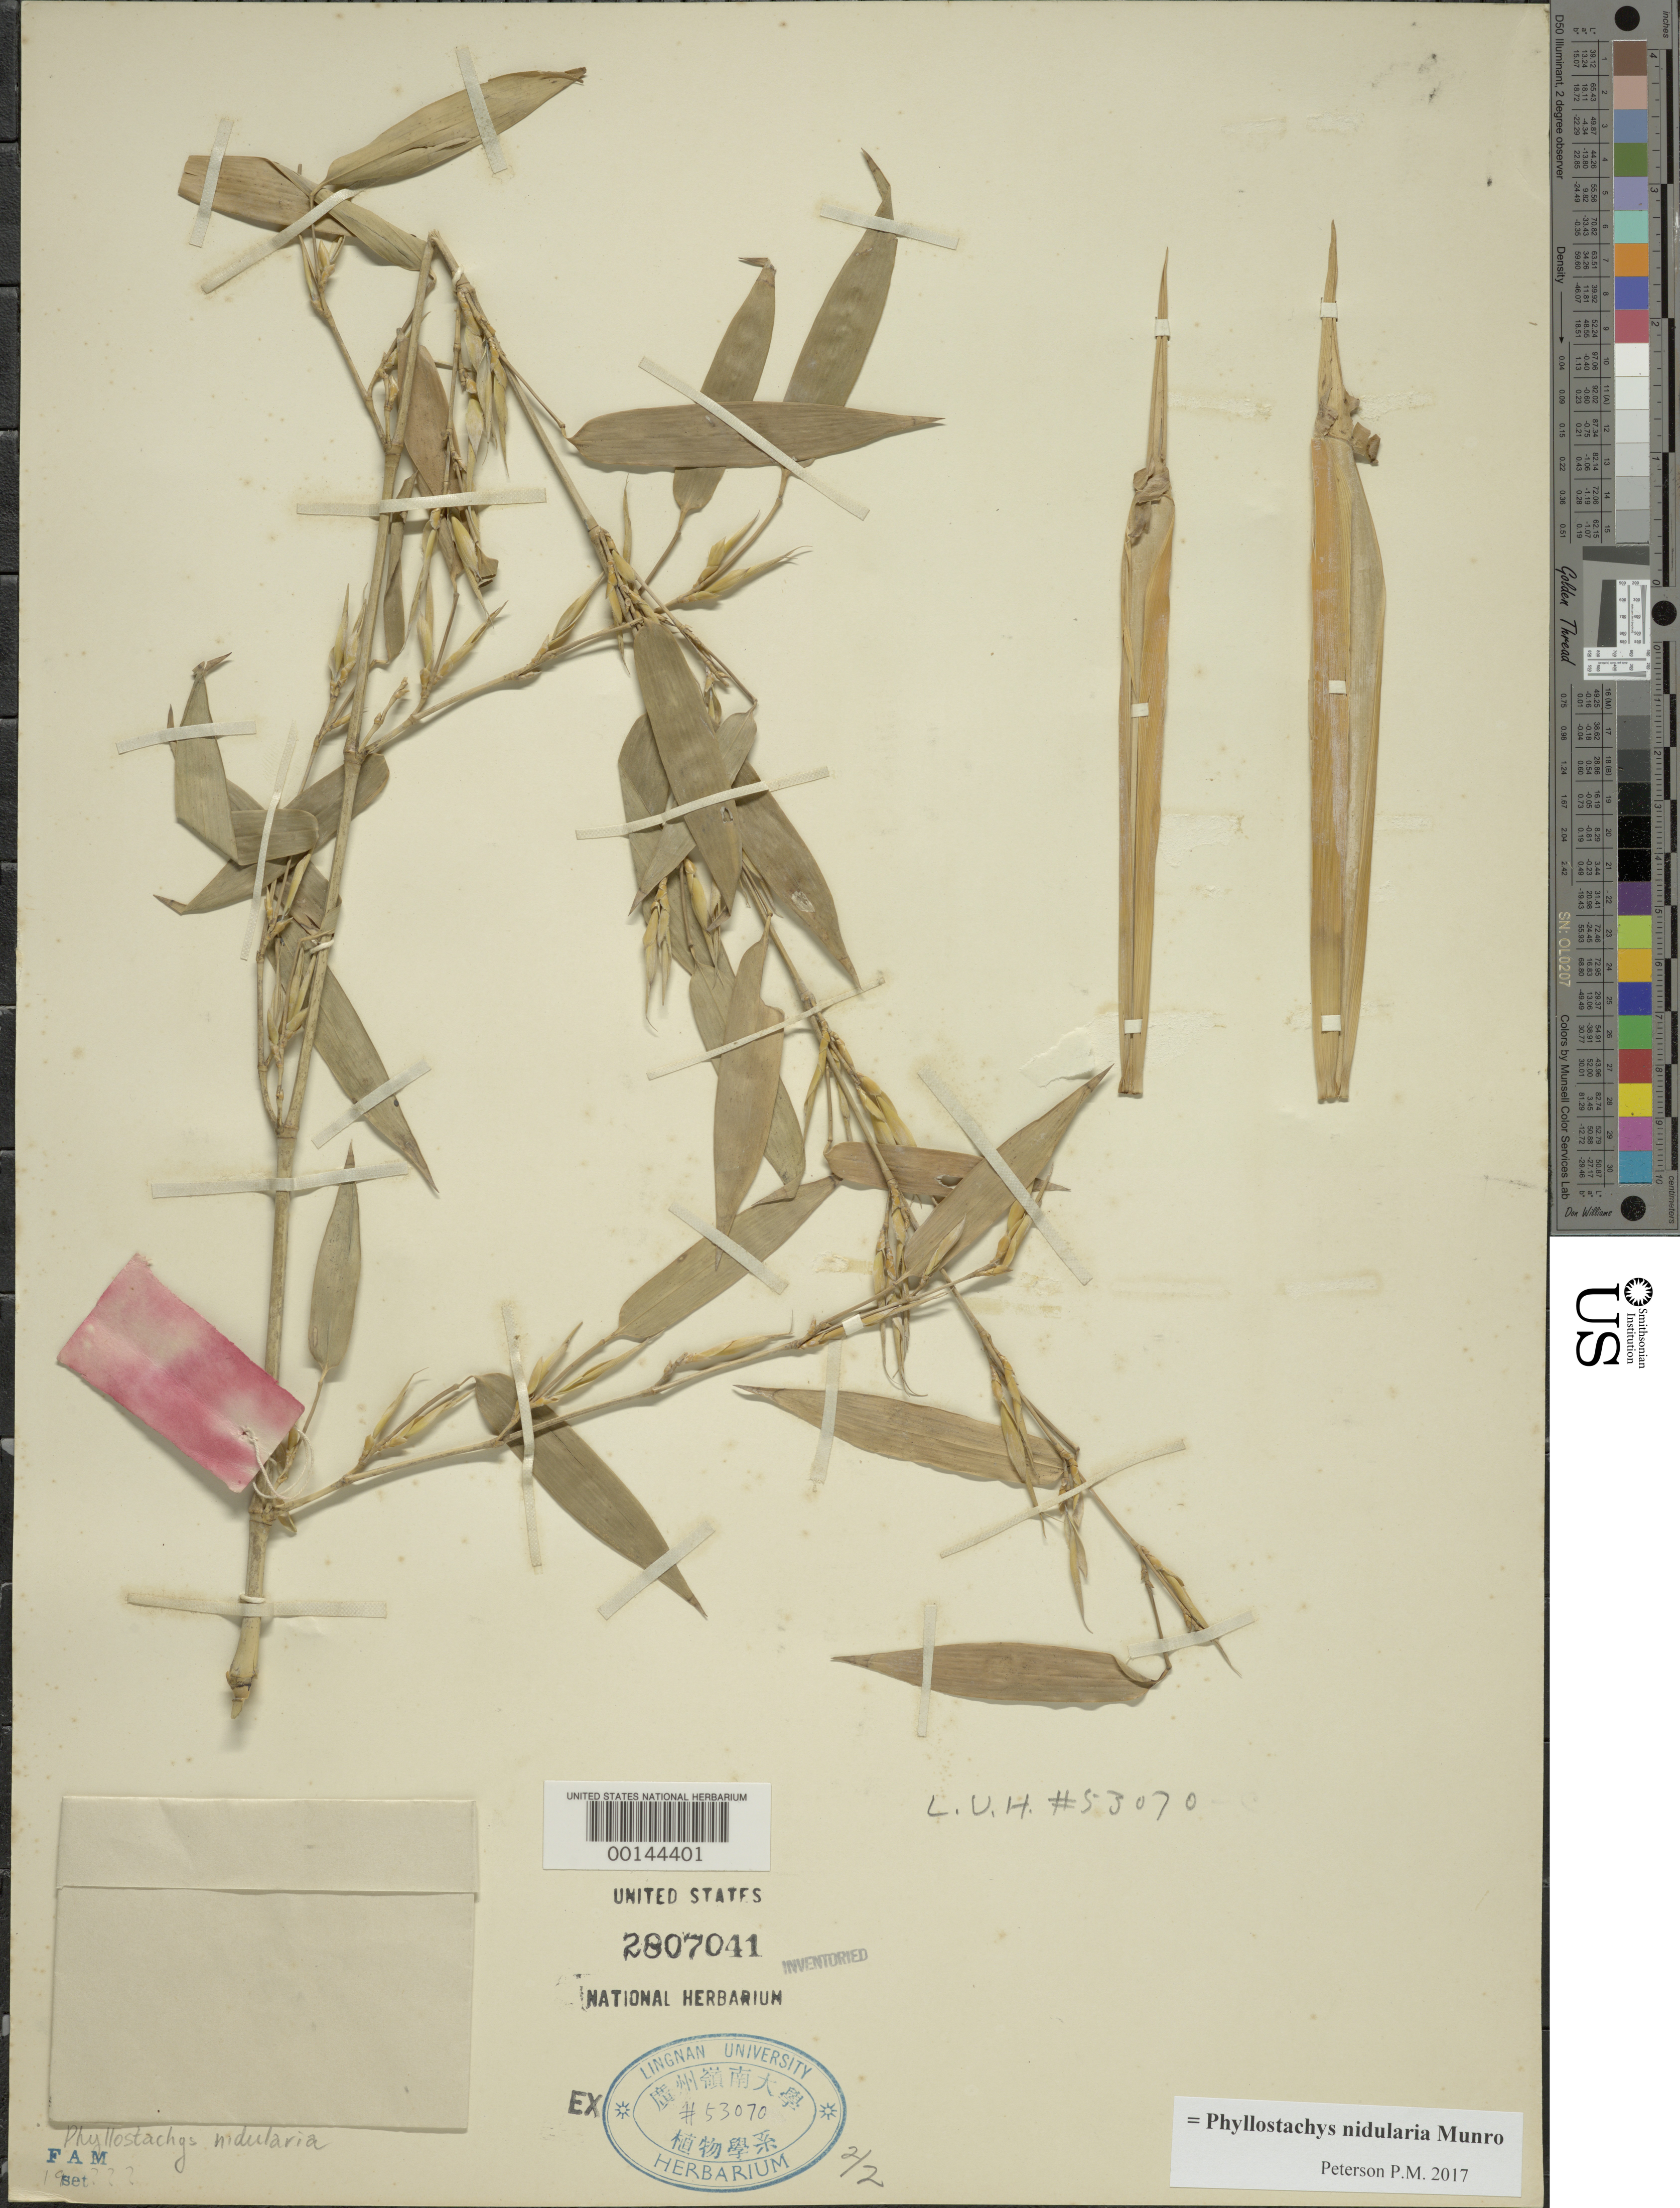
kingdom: Plantae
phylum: Tracheophyta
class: Liliopsida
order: Poales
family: Poaceae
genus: Phyllostachys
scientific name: Phyllostachys nidularia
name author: Munro ex Fenzi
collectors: C. Tso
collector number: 658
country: China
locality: Kiangsu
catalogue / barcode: US 2807041